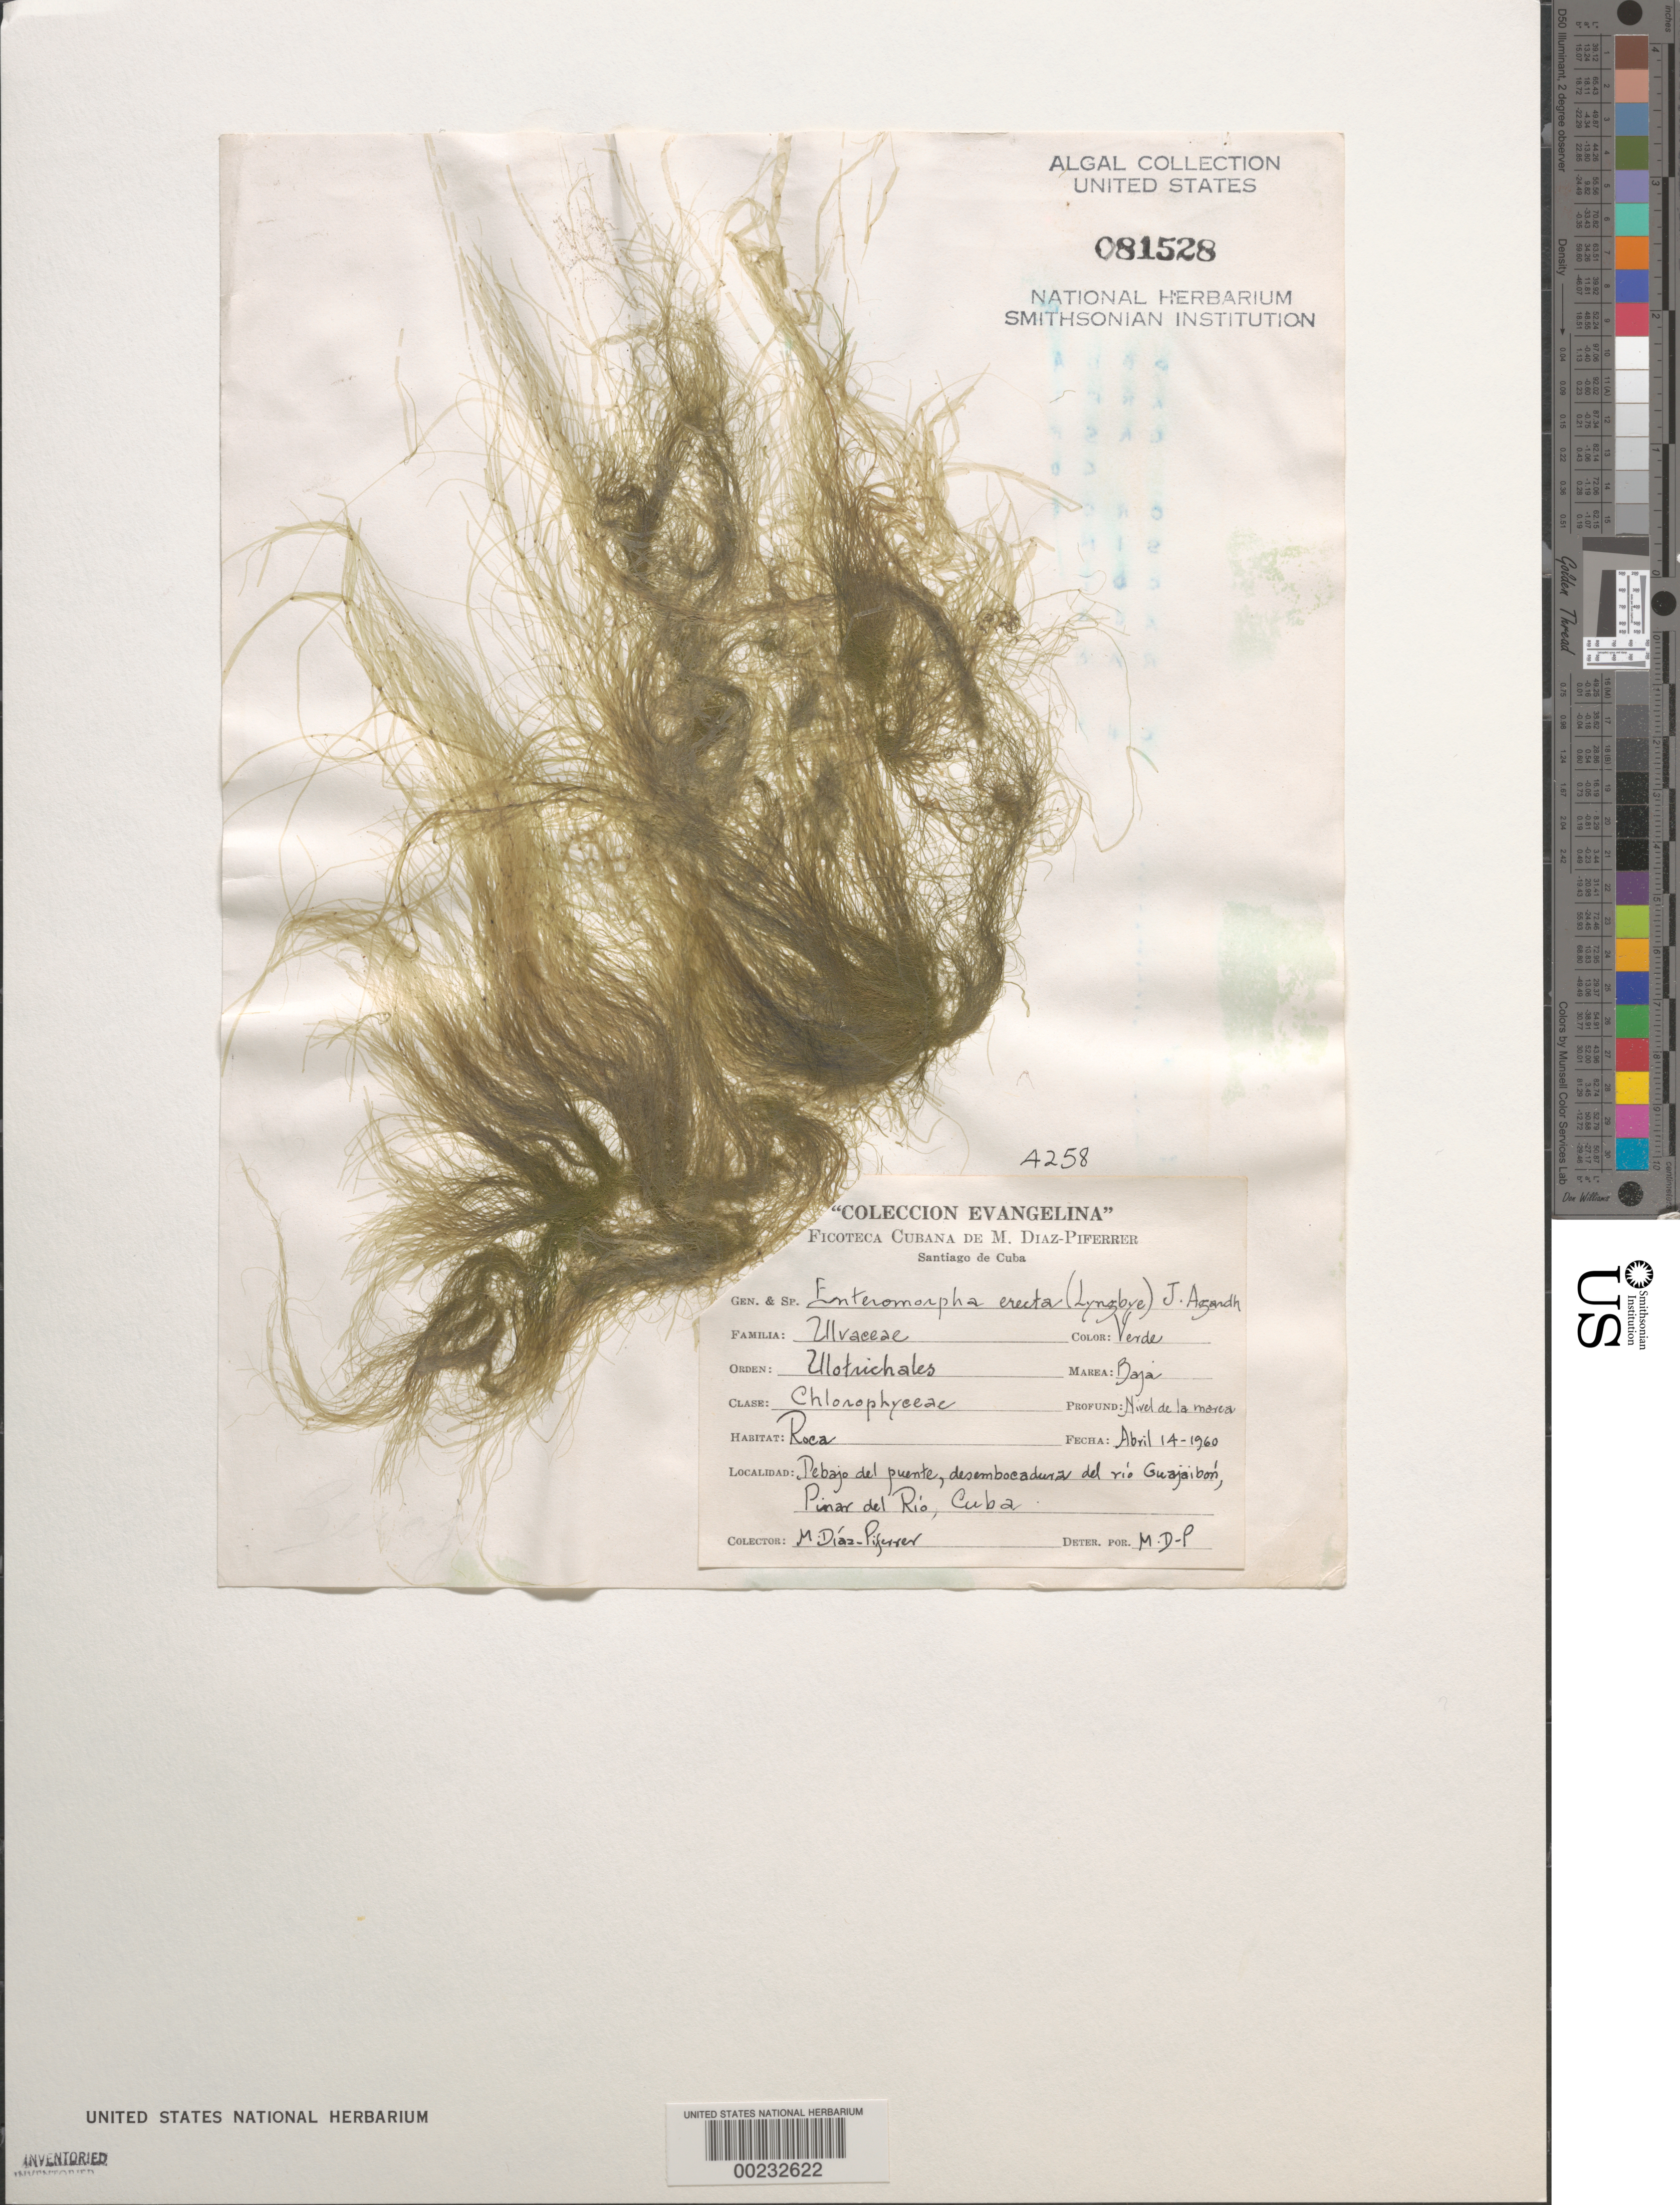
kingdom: Plantae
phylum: Chlorophyta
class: Ulvophyceae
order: Ulvales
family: Ulvaceae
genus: Ulva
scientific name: Ulva paradoxa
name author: C. Agardh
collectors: M. Diaz-Piferrer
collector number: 4258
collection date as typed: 14 Apr 1960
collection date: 1960-04-14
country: Cuba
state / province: Pinar del Río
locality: Rio guajaibon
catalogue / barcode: US 81528